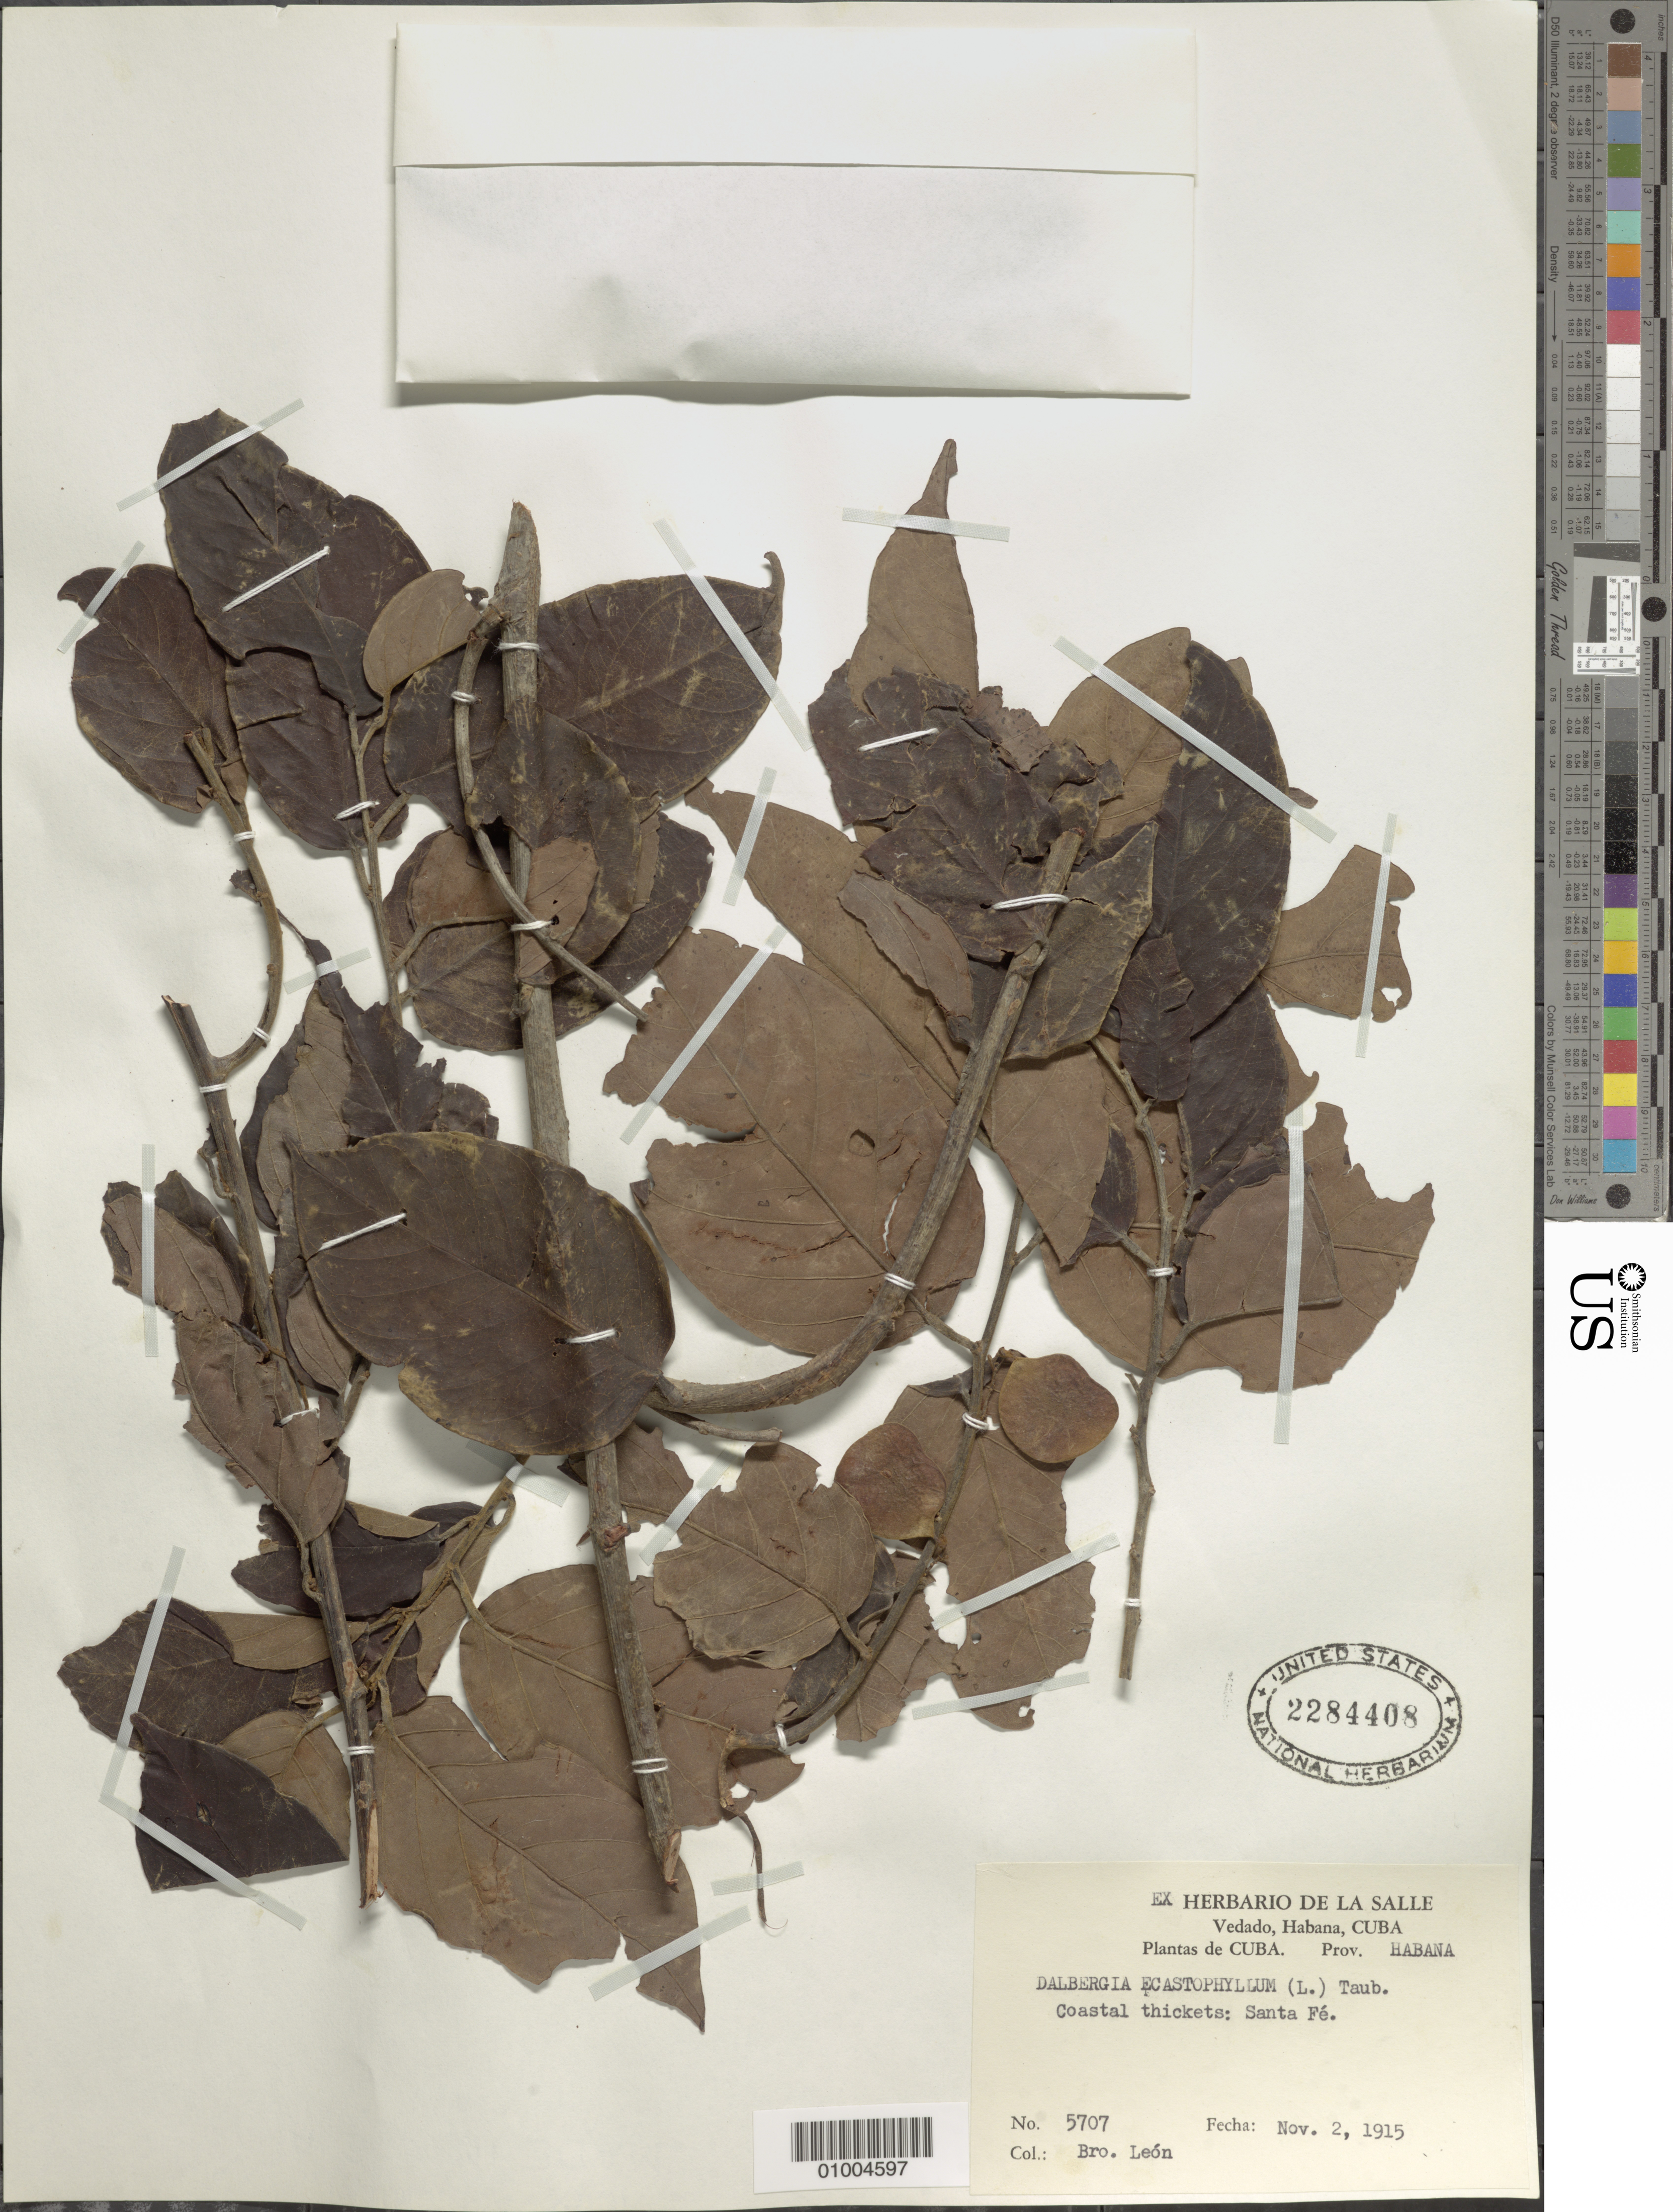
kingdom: Plantae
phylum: Tracheophyta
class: Magnoliopsida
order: Fabales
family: Fabaceae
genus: Dalbergia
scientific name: Dalbergia ecastaphyllum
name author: (L.) Taub.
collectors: Bro. León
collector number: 5707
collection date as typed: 02 Nov 1915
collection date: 1915-11-02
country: Cuba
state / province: La Habana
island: Cuba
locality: coastal thickets; Santa Fe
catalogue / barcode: US 2284408